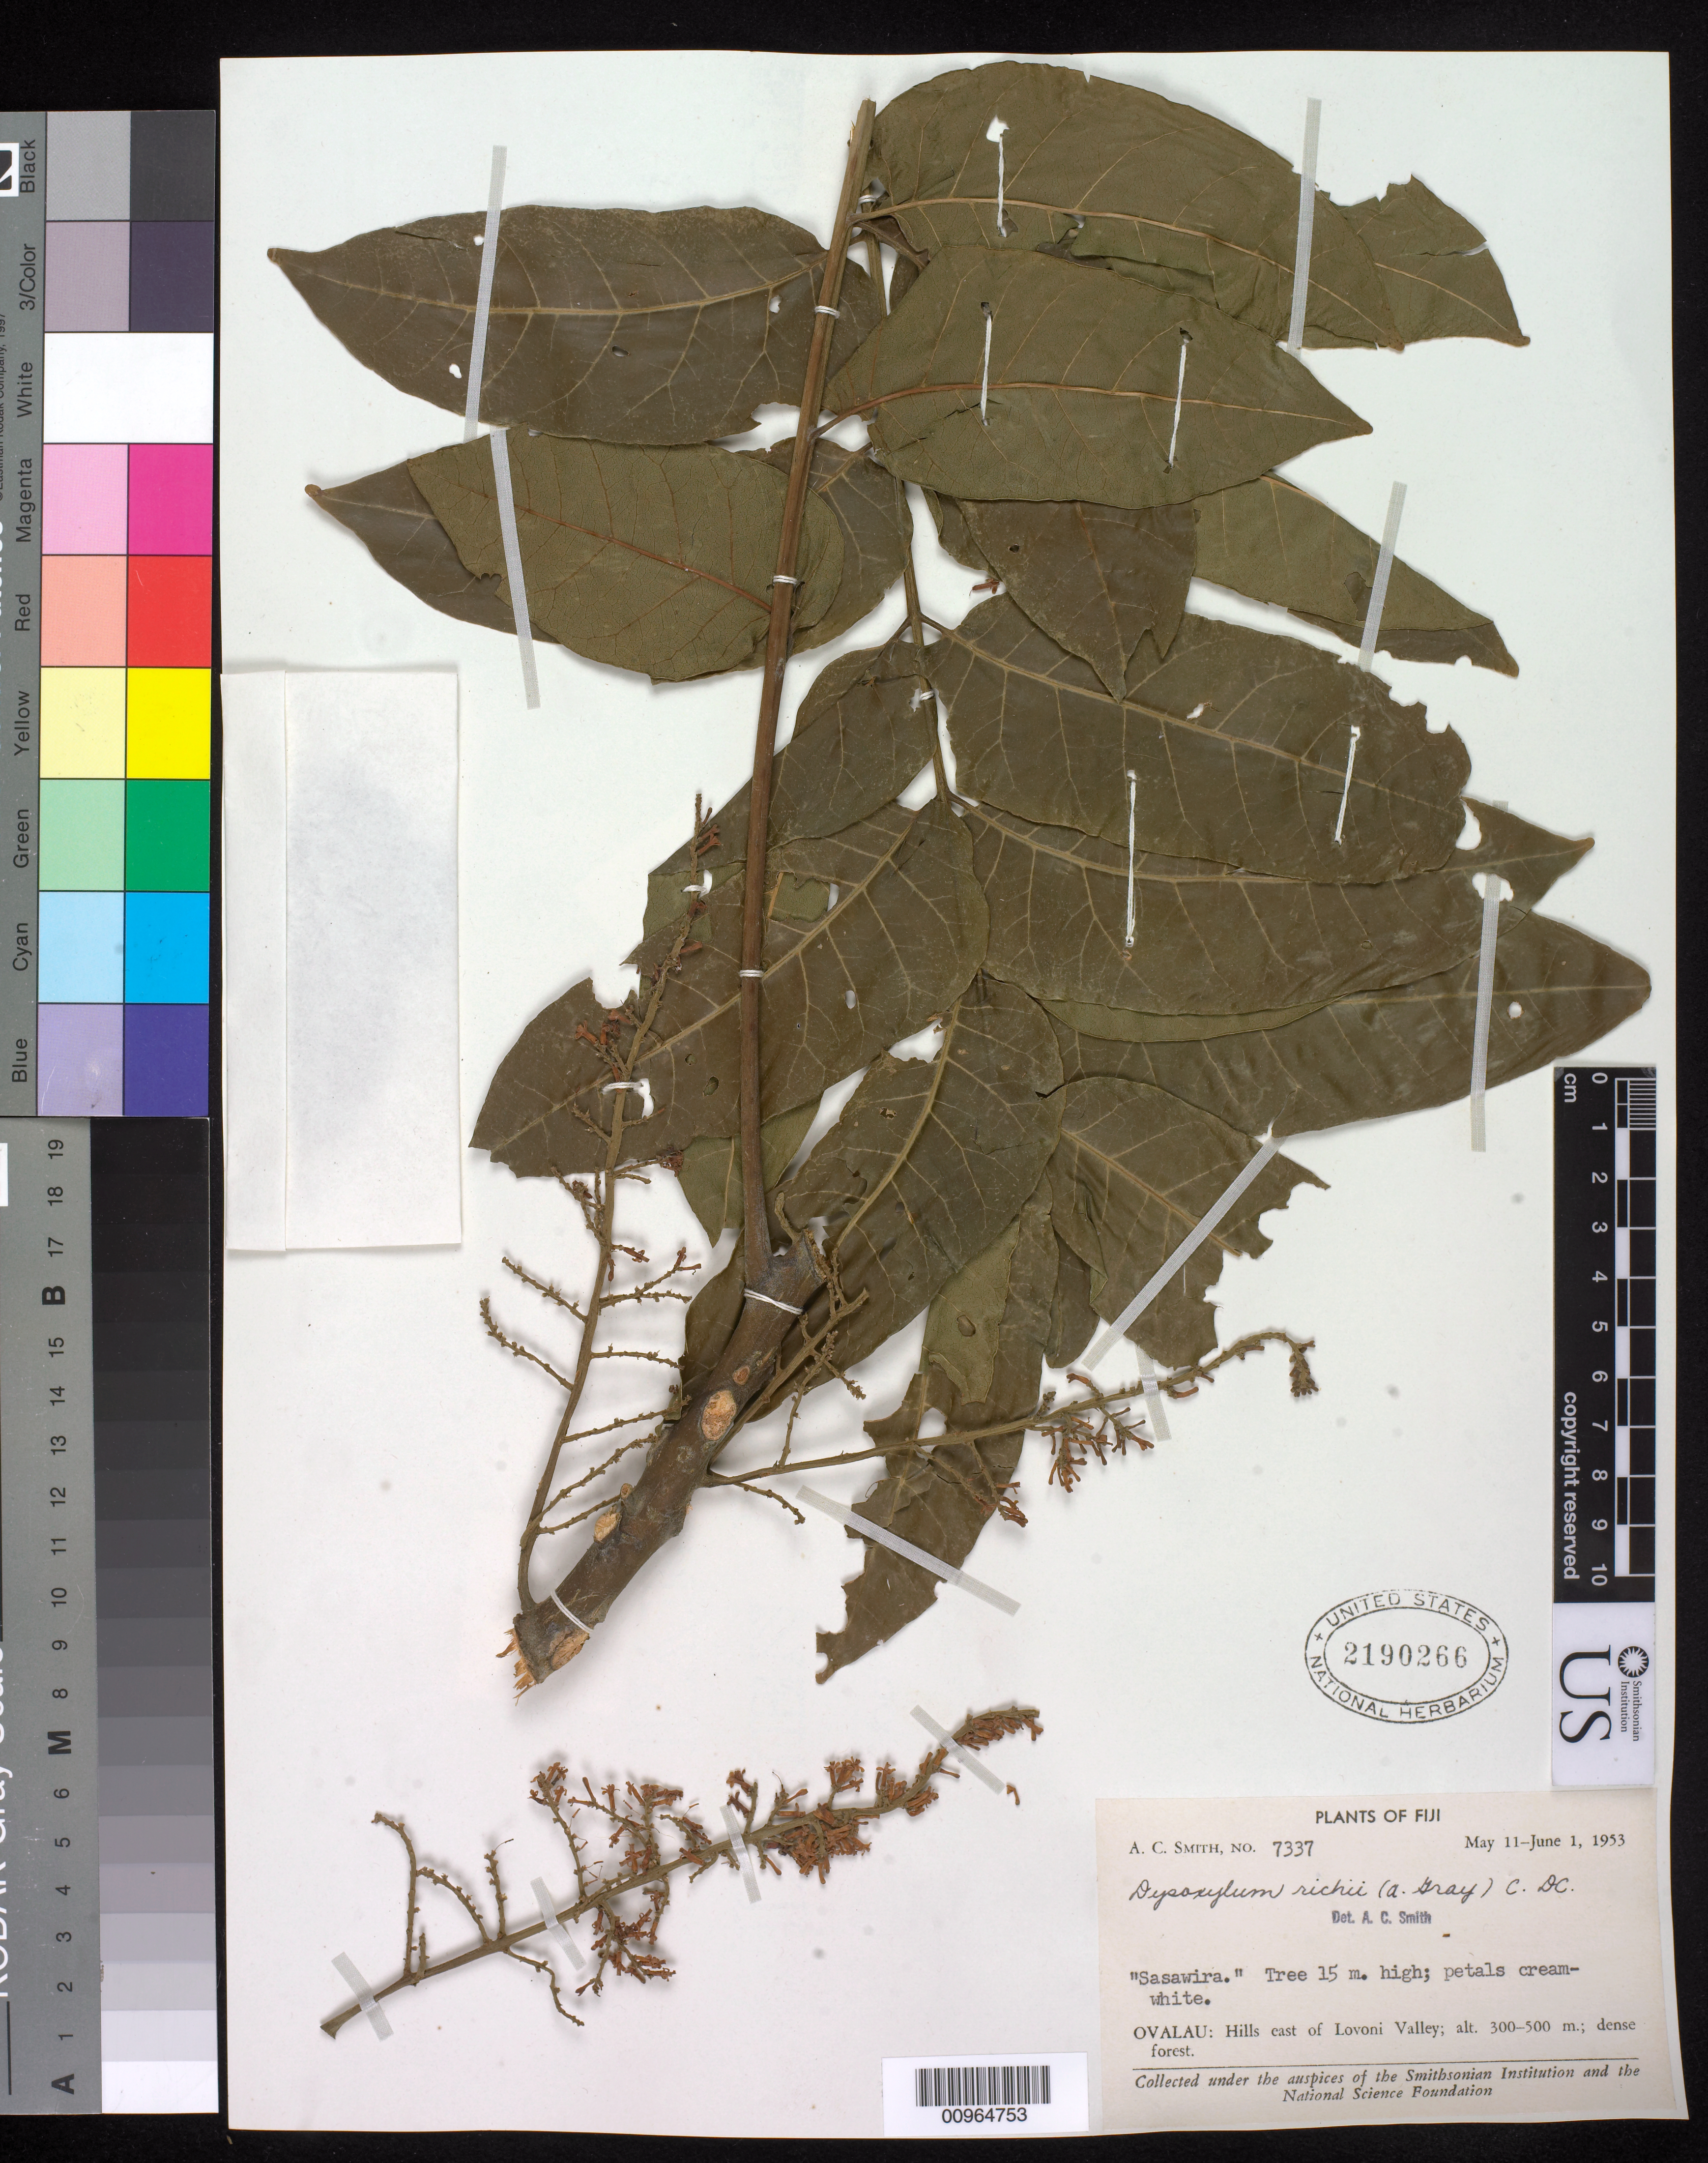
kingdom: Plantae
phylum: Tracheophyta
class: Magnoliopsida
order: Sapindales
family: Meliaceae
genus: Didymocheton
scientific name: Didymocheton alliaceus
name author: (G. Forst.) Mabb.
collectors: A. C. Smith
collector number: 7337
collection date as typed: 11 May 1953 to 01 Jun 1953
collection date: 1953-05-11/1953-06-01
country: Fiji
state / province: Eastern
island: Ovalau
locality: Ovalau: Hills east of Lovoni Valley; dense forest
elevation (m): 300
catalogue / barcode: US 2190266